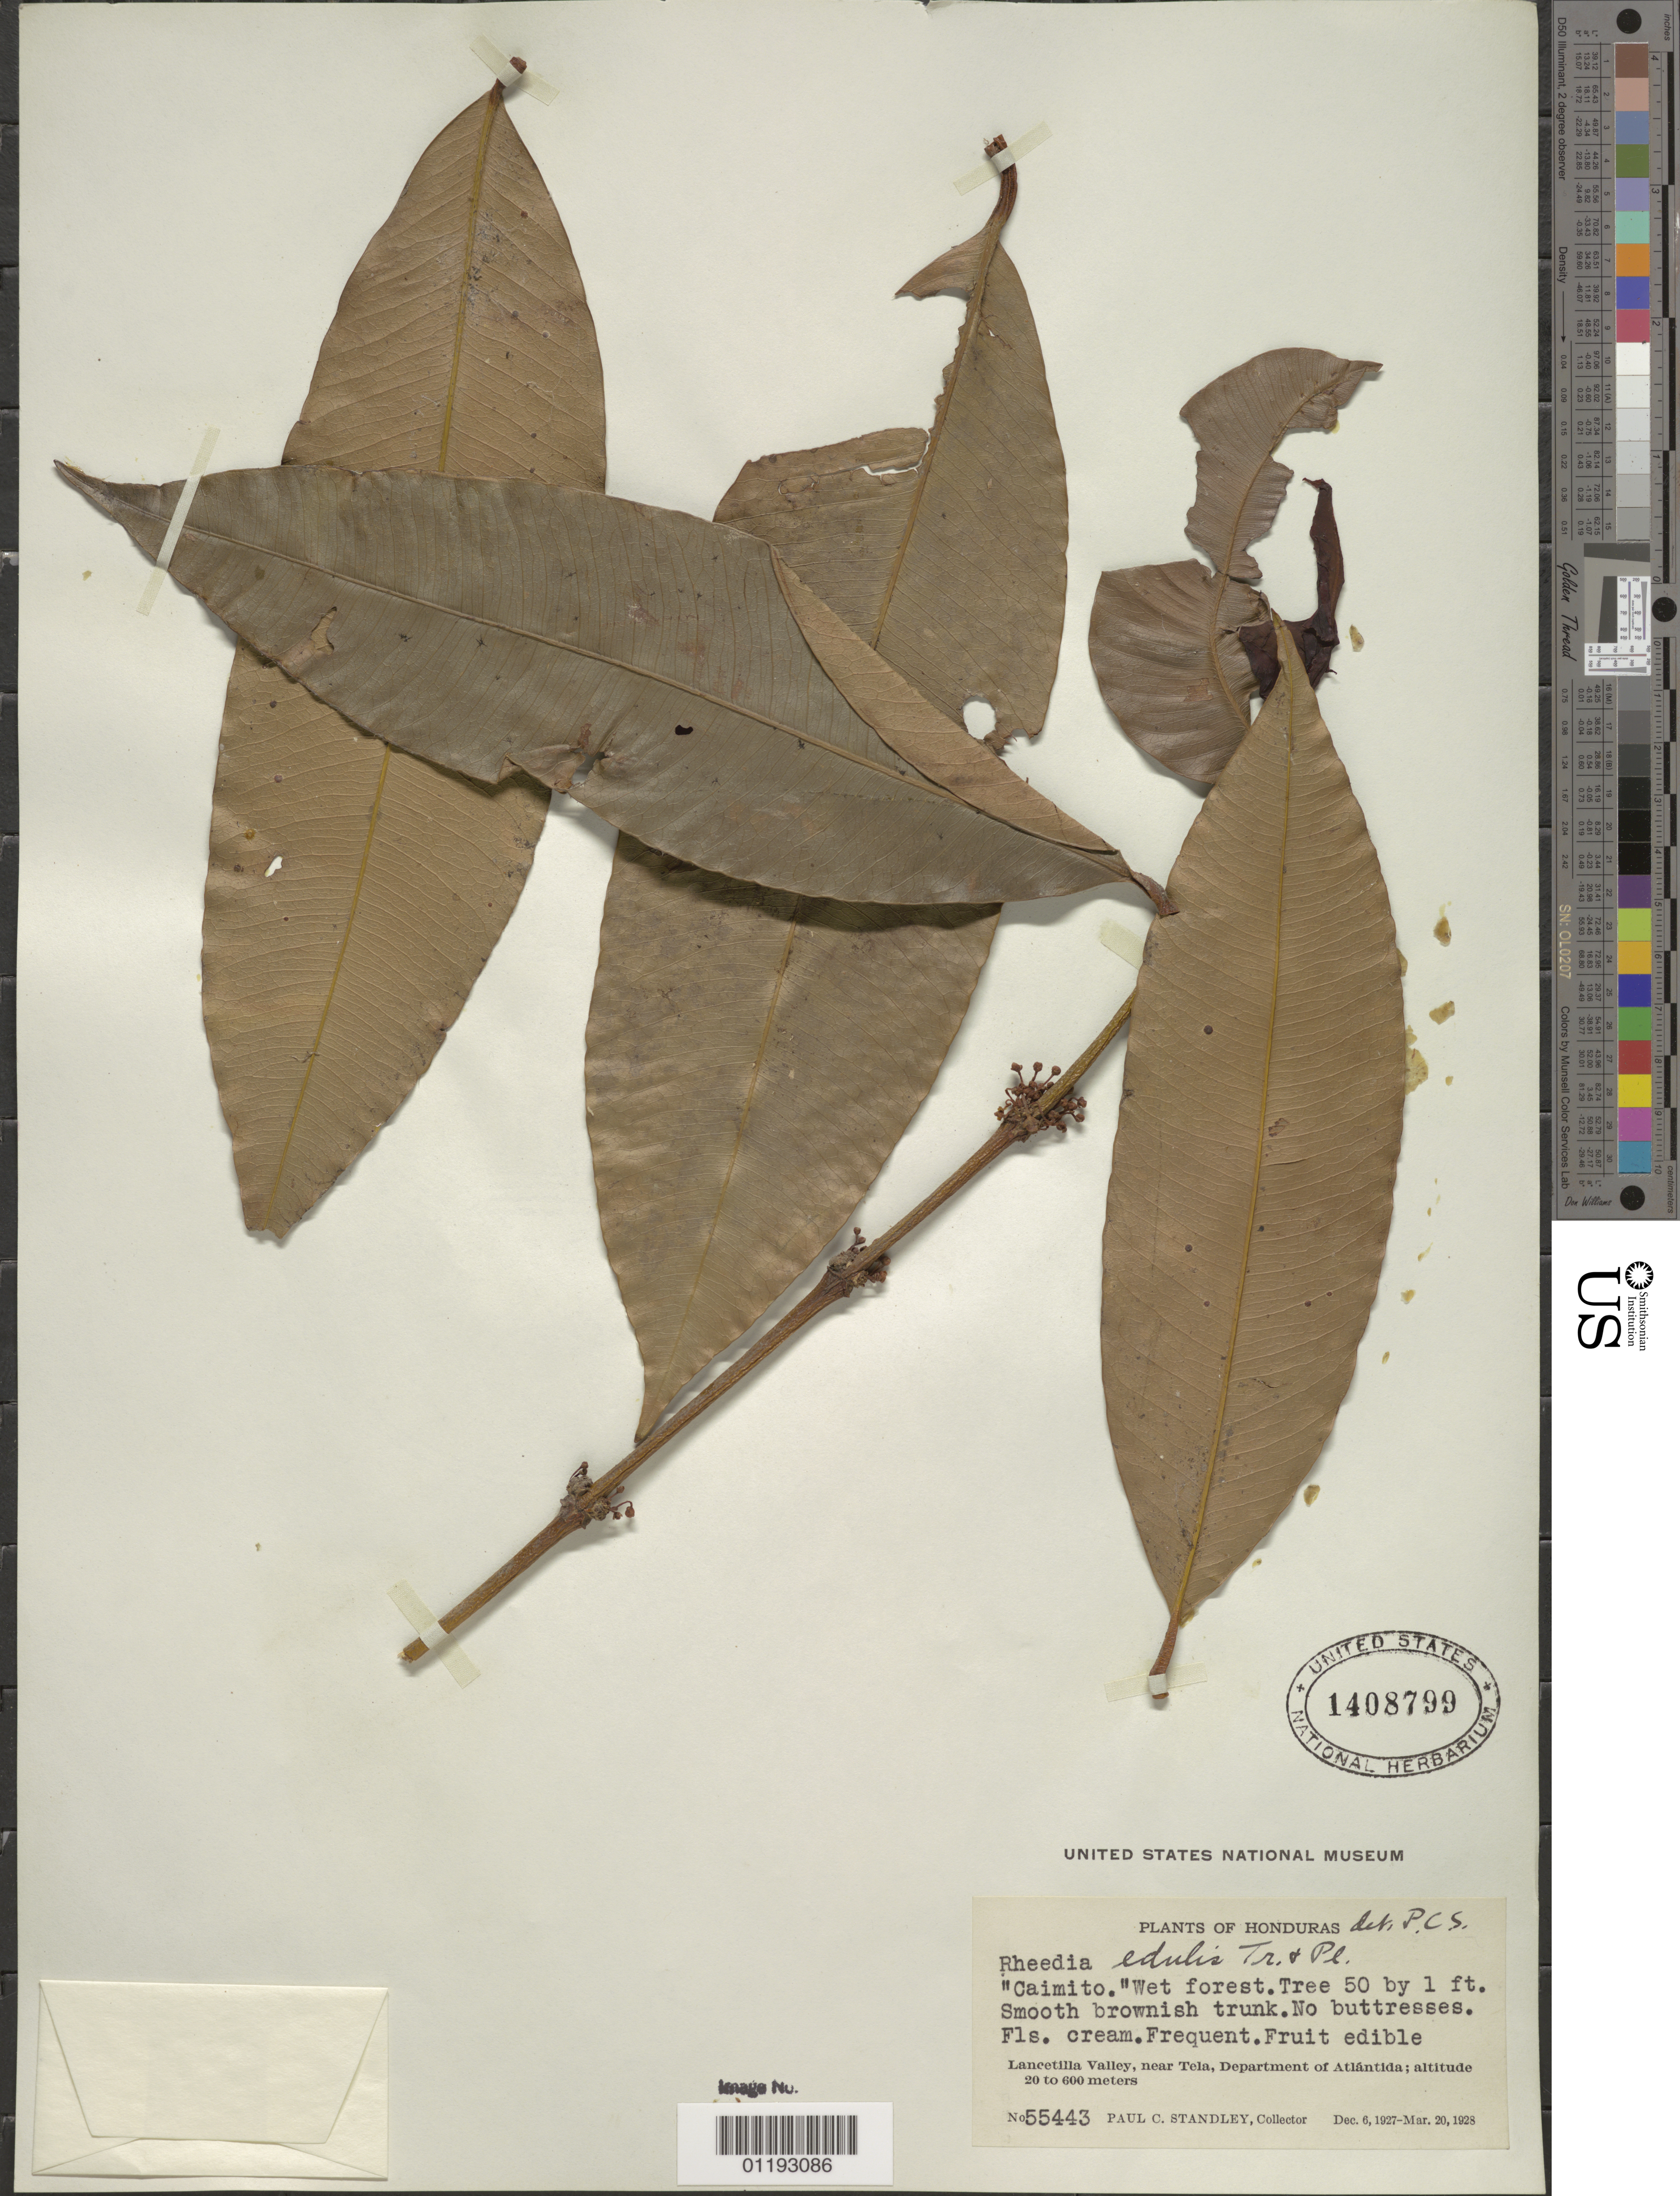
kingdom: Plantae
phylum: Tracheophyta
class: Magnoliopsida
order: Malpighiales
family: Clusiaceae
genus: Garcinia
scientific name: Garcinia intermedia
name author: (Pittier) Hammel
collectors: P. C. Standley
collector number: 55443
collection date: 1927-12-06/1928-03-20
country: Honduras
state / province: Atlántida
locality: Lancetilla Valley, near Tela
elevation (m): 20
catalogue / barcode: US 1408799